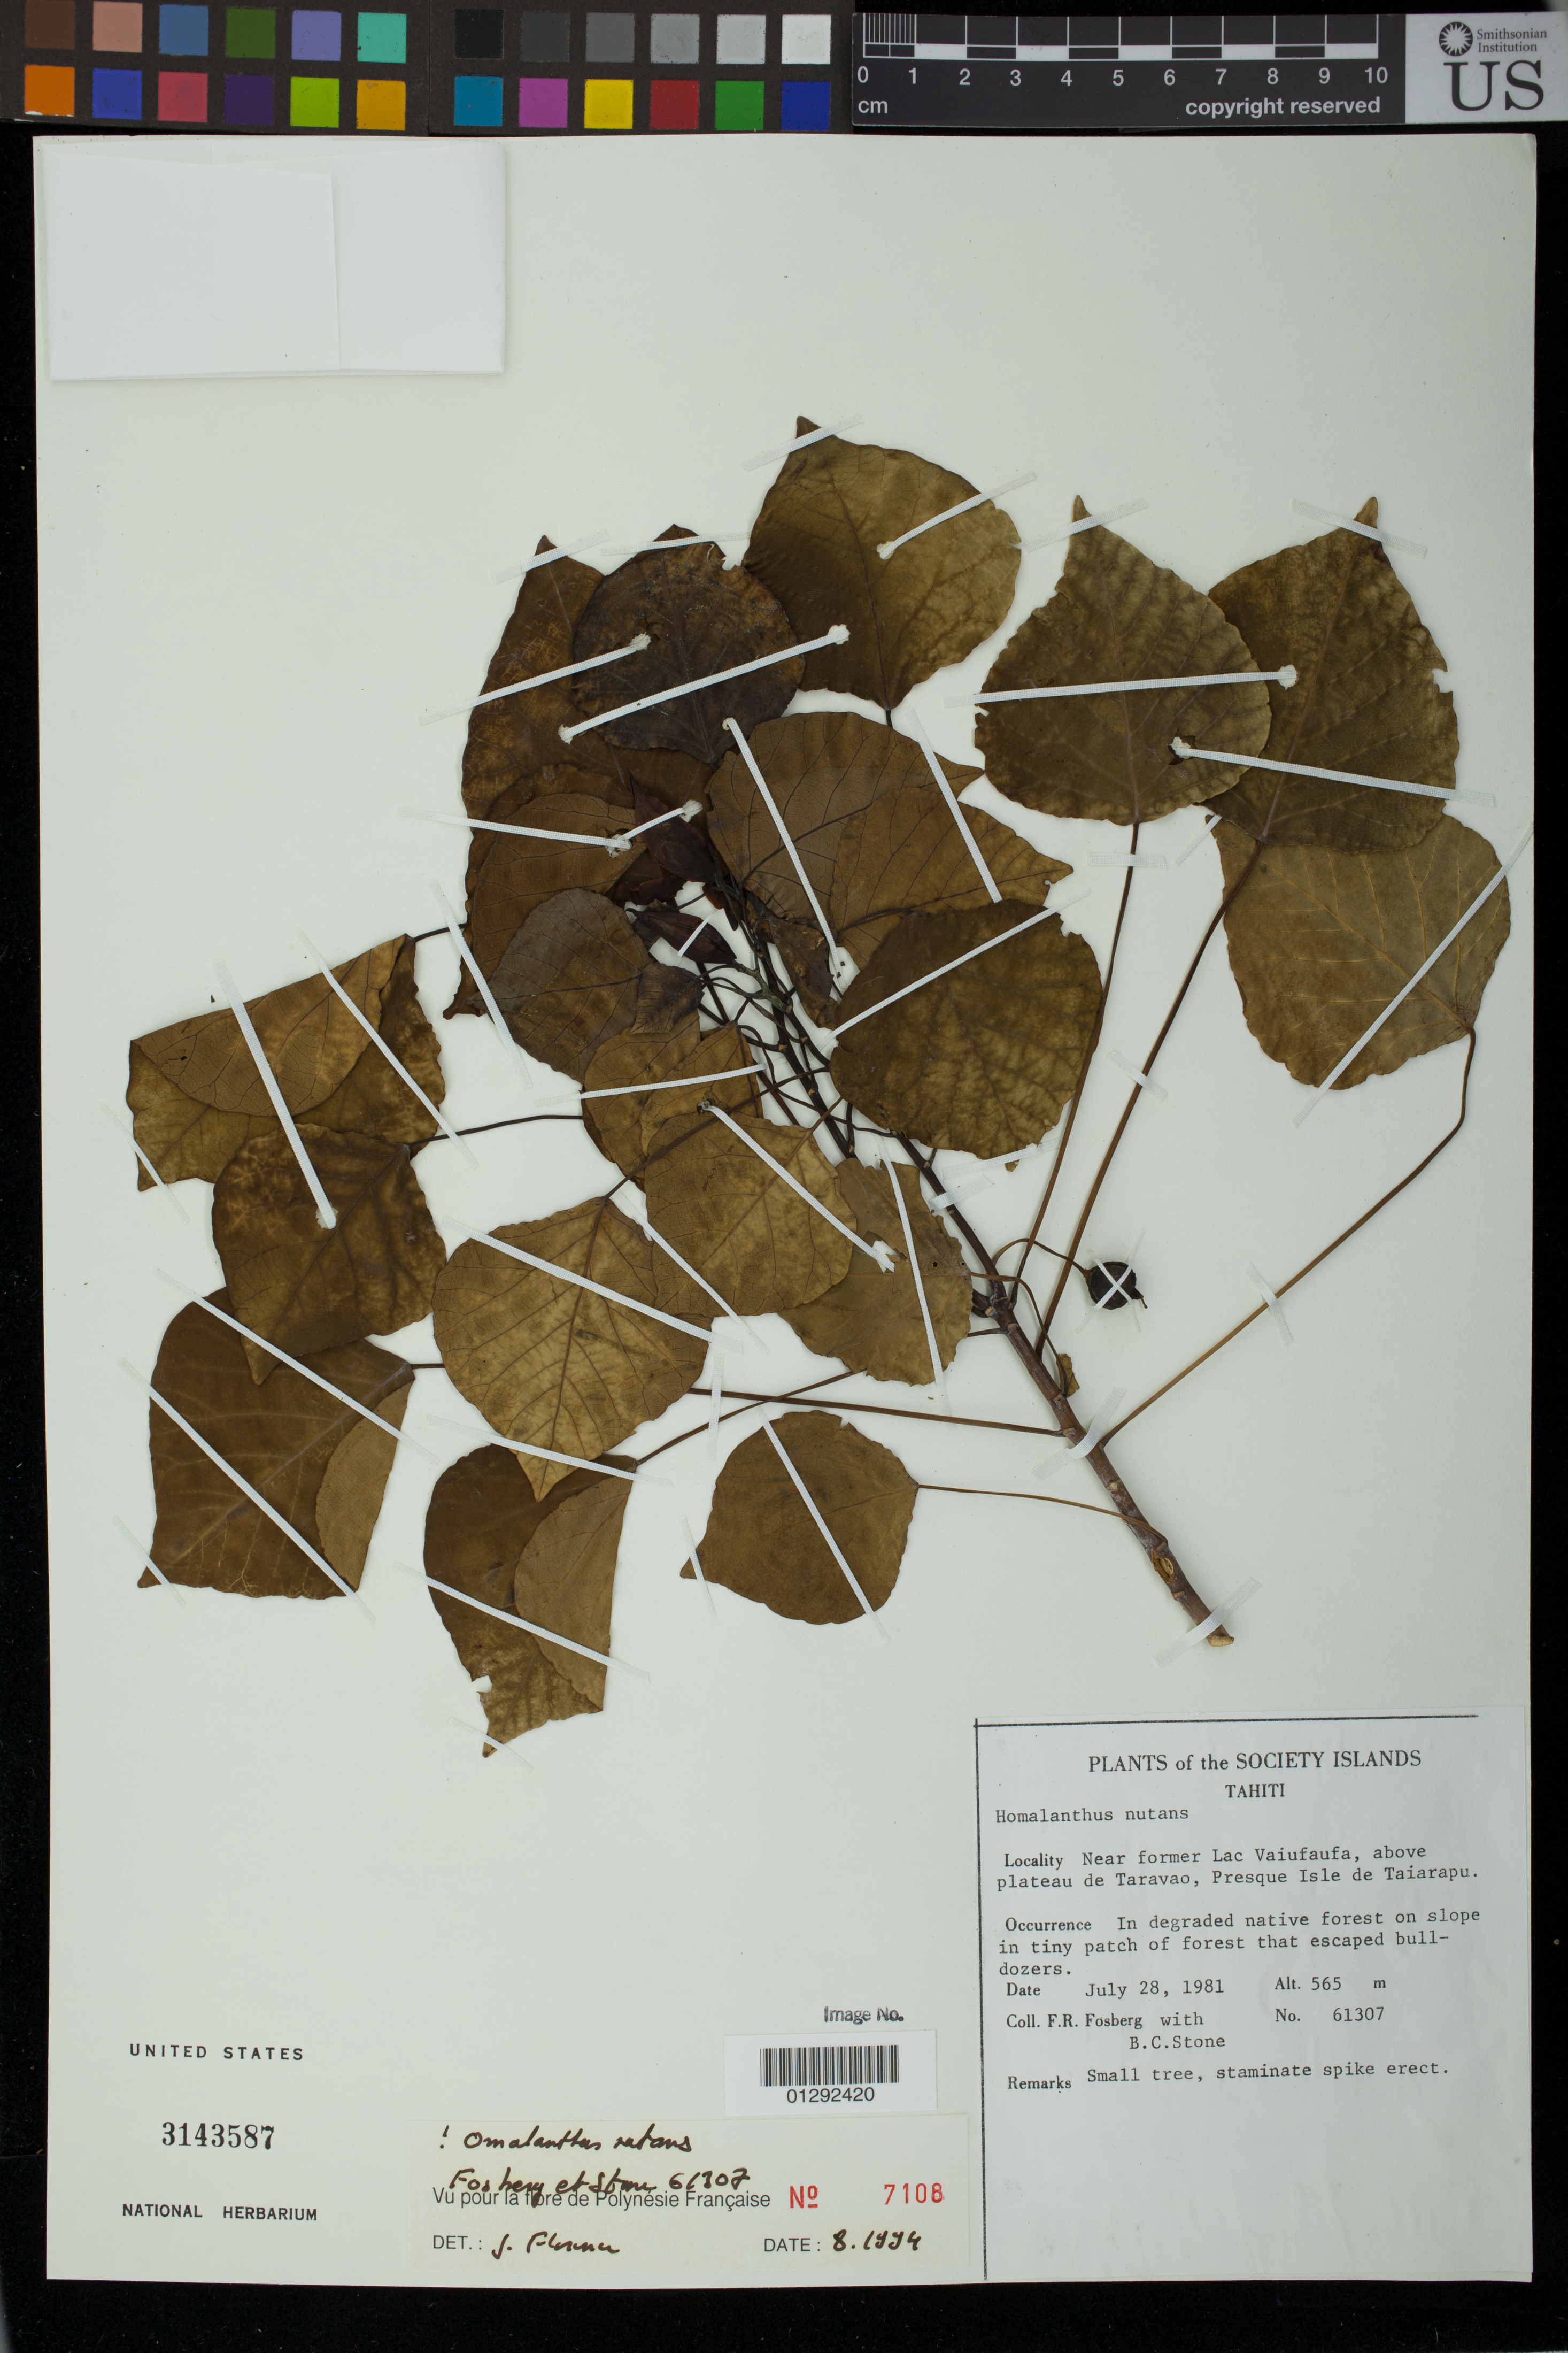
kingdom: Plantae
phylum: Tracheophyta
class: Magnoliopsida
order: Malpighiales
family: Euphorbiaceae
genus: Homalanthus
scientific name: Homalanthus nutans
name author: (G. Forst.) Guill.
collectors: F. R. Fosberg & B. C. Stone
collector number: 61307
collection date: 1981-07-28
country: French Polynesia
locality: Society Islands, Tahiti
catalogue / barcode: US 3143587